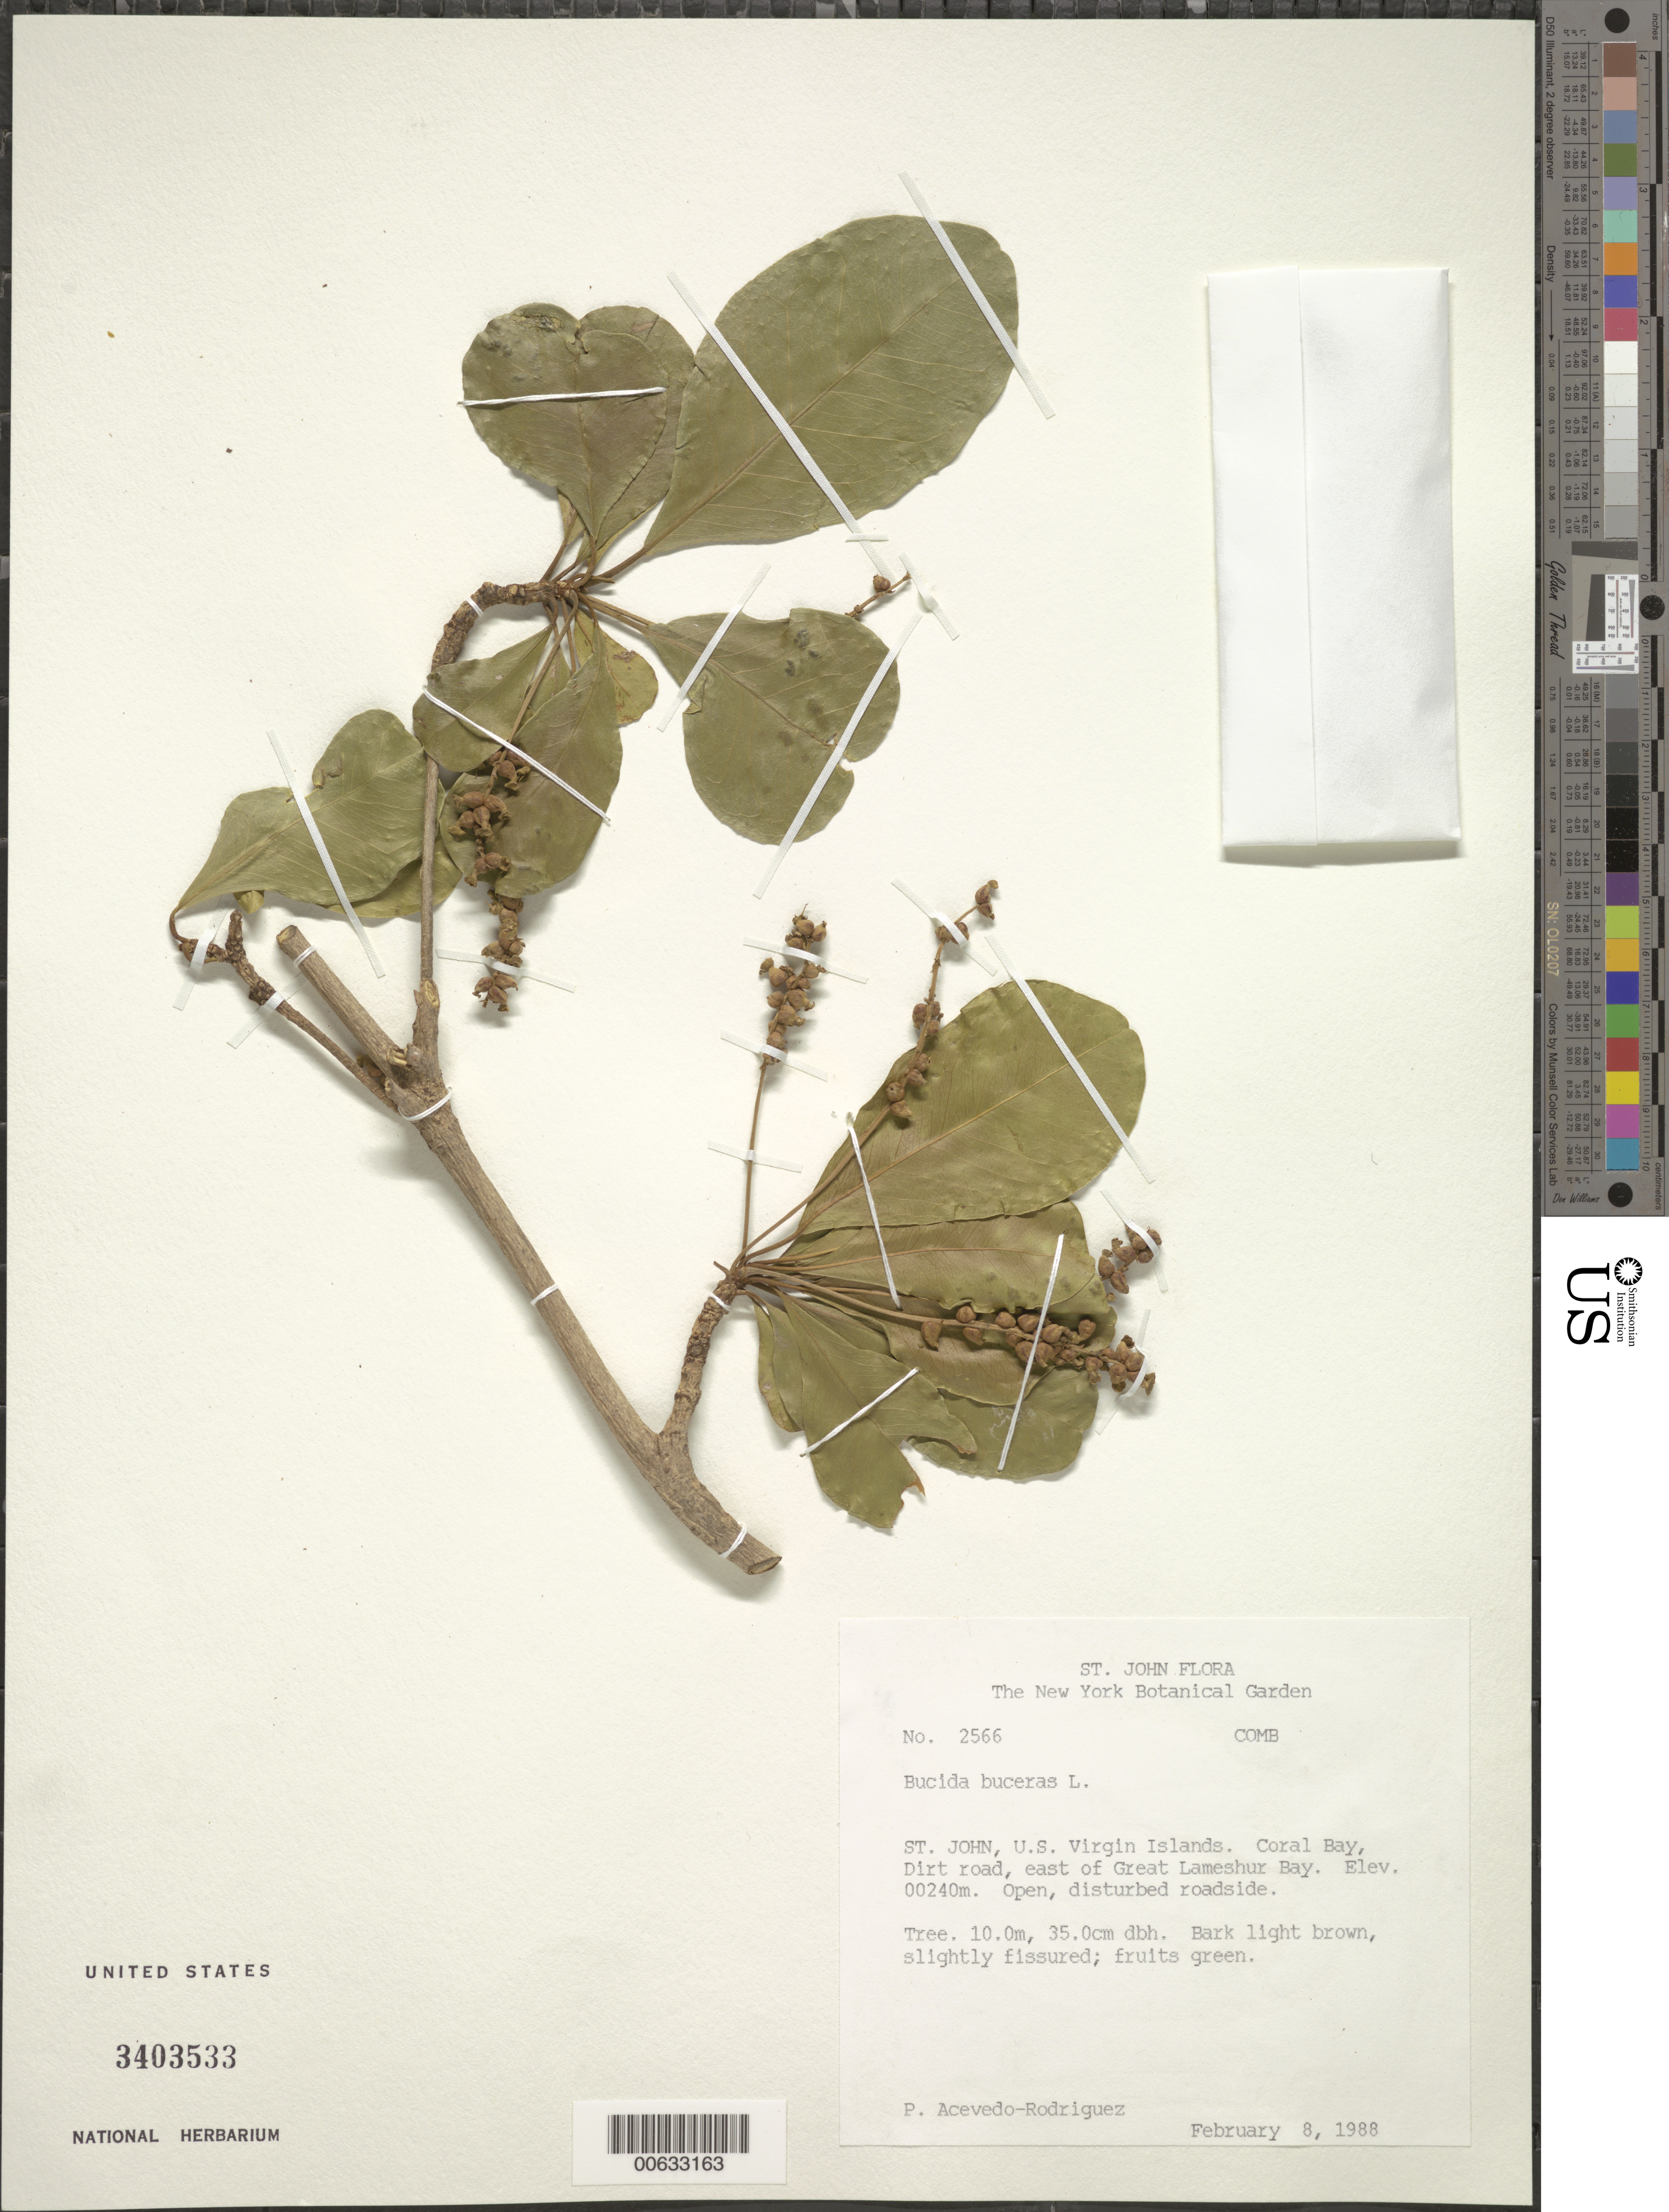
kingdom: Plantae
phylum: Tracheophyta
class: Magnoliopsida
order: Myrtales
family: Combretaceae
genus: Terminalia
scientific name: Terminalia buceras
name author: (L.) C. Wright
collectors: P. Acevedo-Rodr.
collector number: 2566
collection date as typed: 08 Feb 1988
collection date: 1988-02-08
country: U.S. Virgin Islands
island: St. John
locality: Dirt road, east of Great Lameshur Bay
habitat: Open, disturbed roadside.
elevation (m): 240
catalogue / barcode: US 3403533